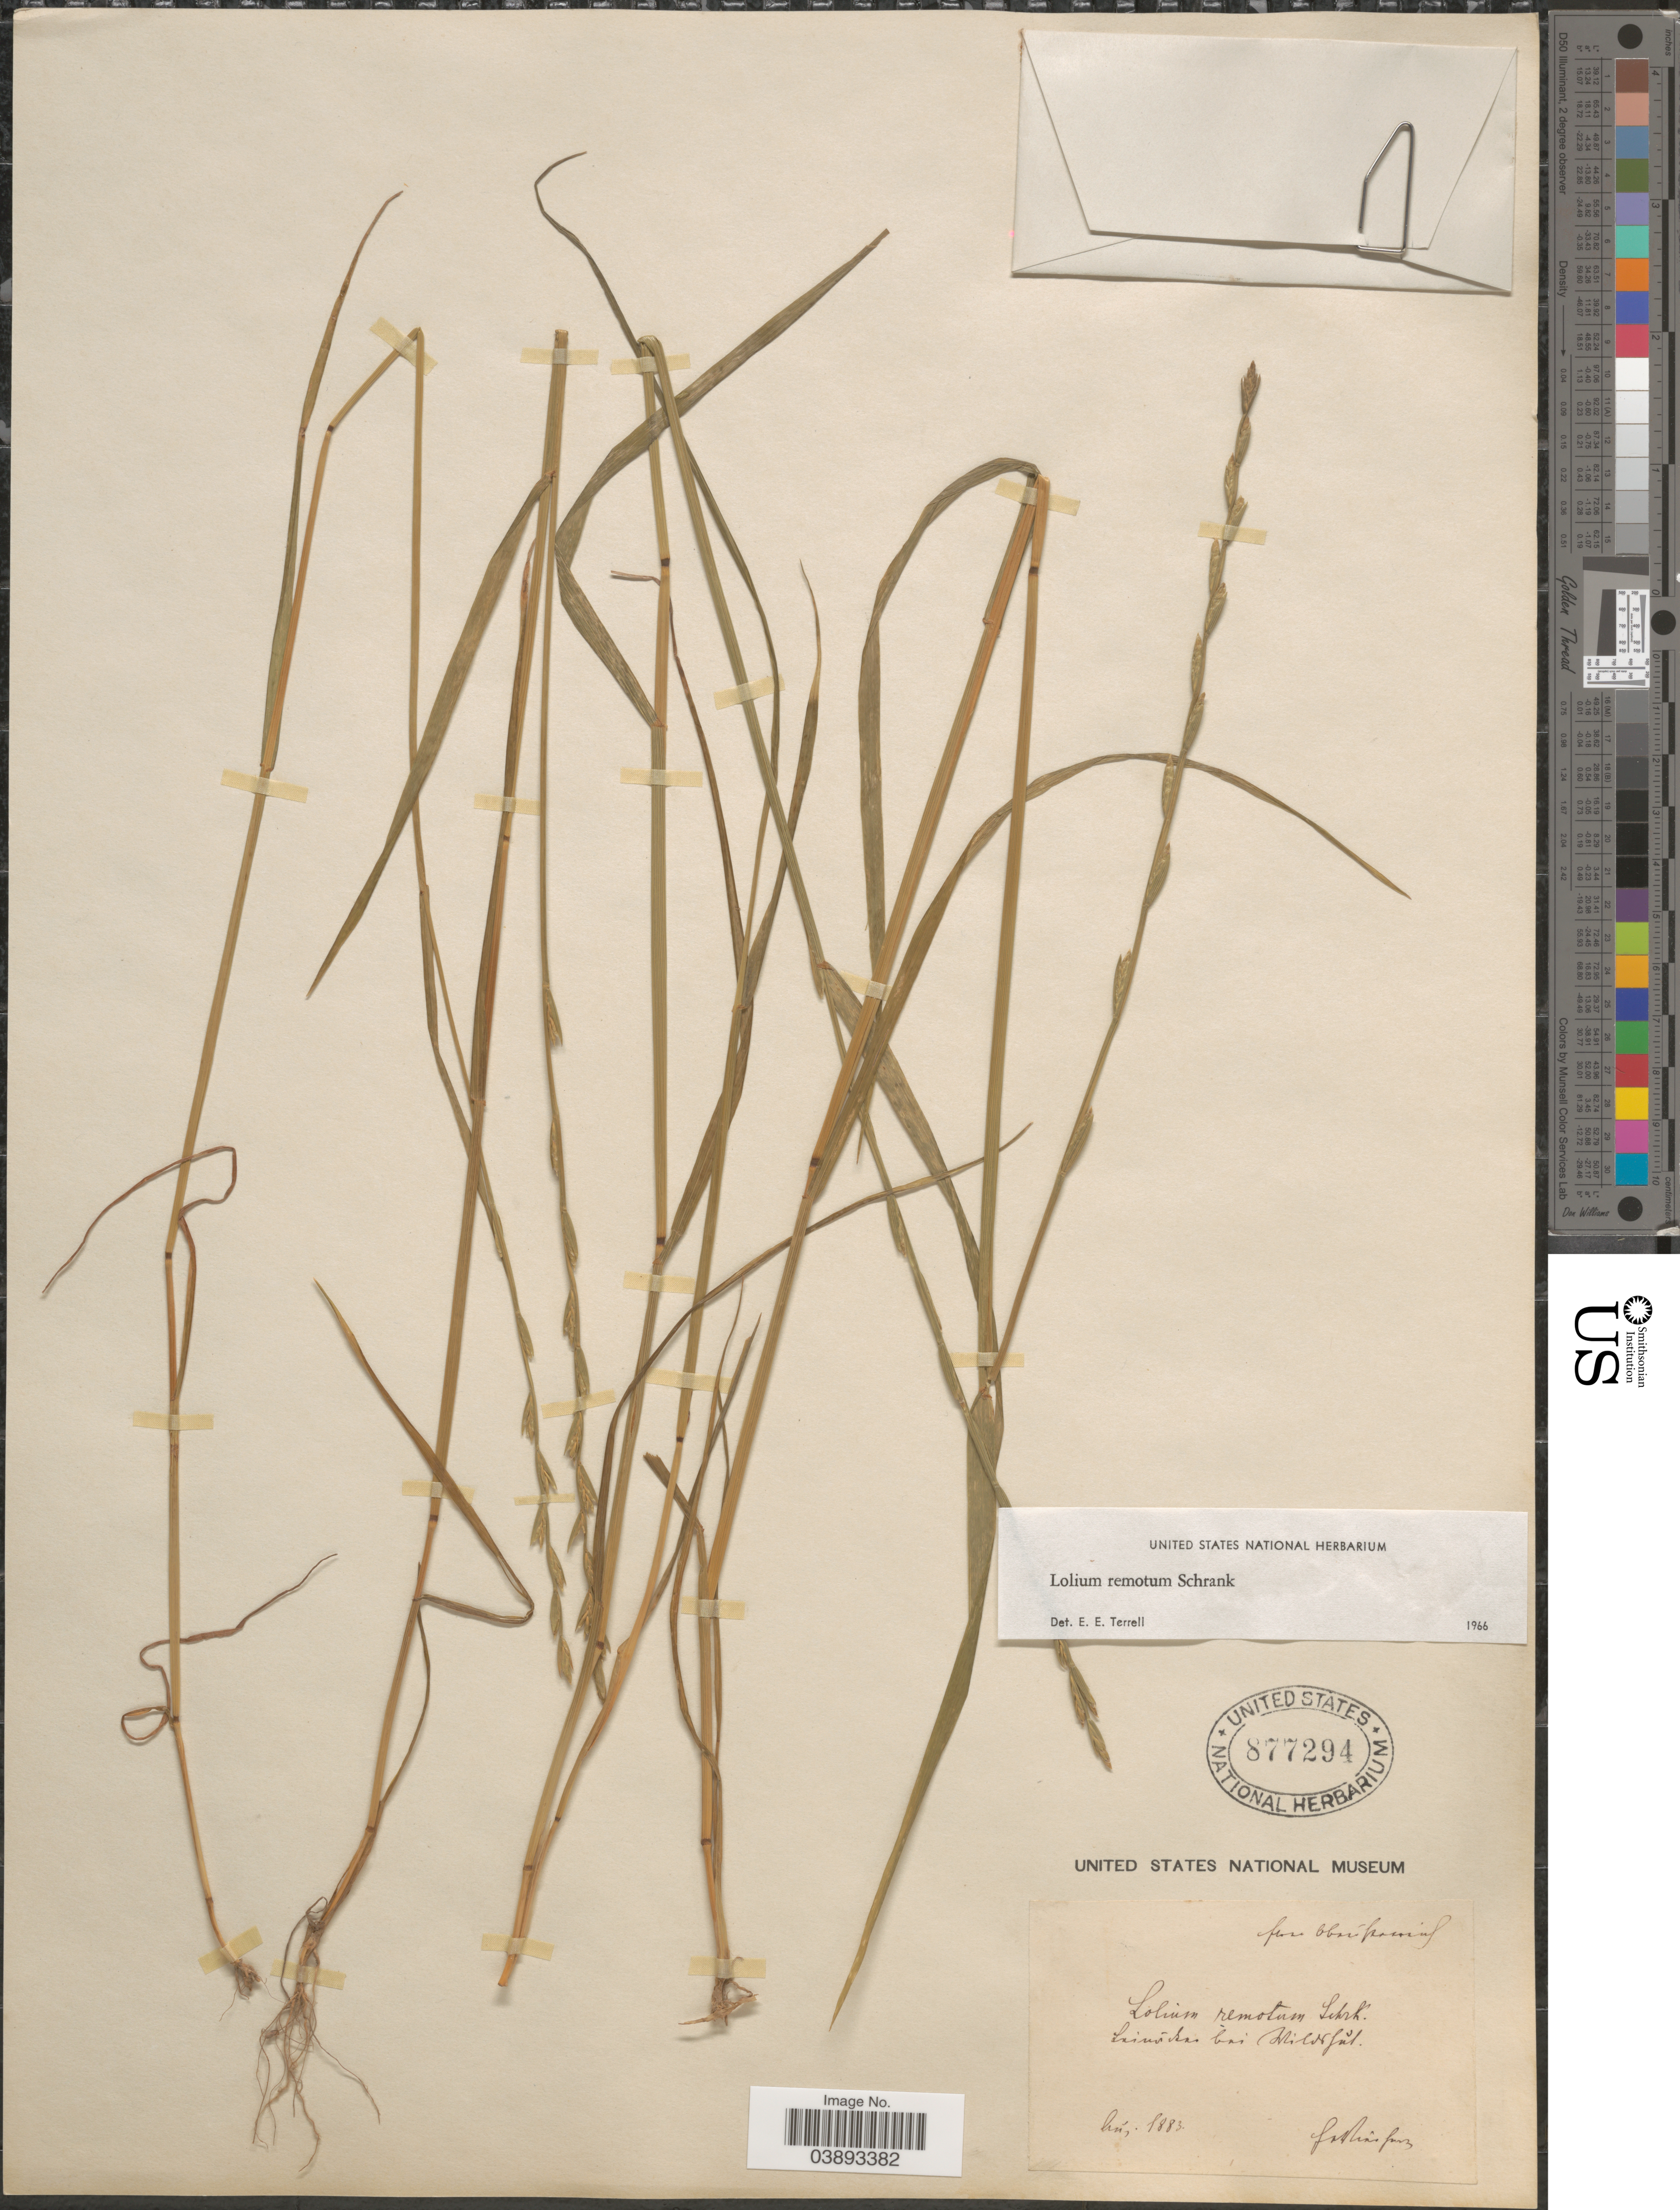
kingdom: Plantae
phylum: Tracheophyta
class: Liliopsida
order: Poales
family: Poaceae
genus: Lolium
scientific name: Lolium remotum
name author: Schrank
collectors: F. Vierhapper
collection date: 1883-06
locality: Oberpassuf. Sainsdas bai Mildsful. [interpreted]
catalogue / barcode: US 877294